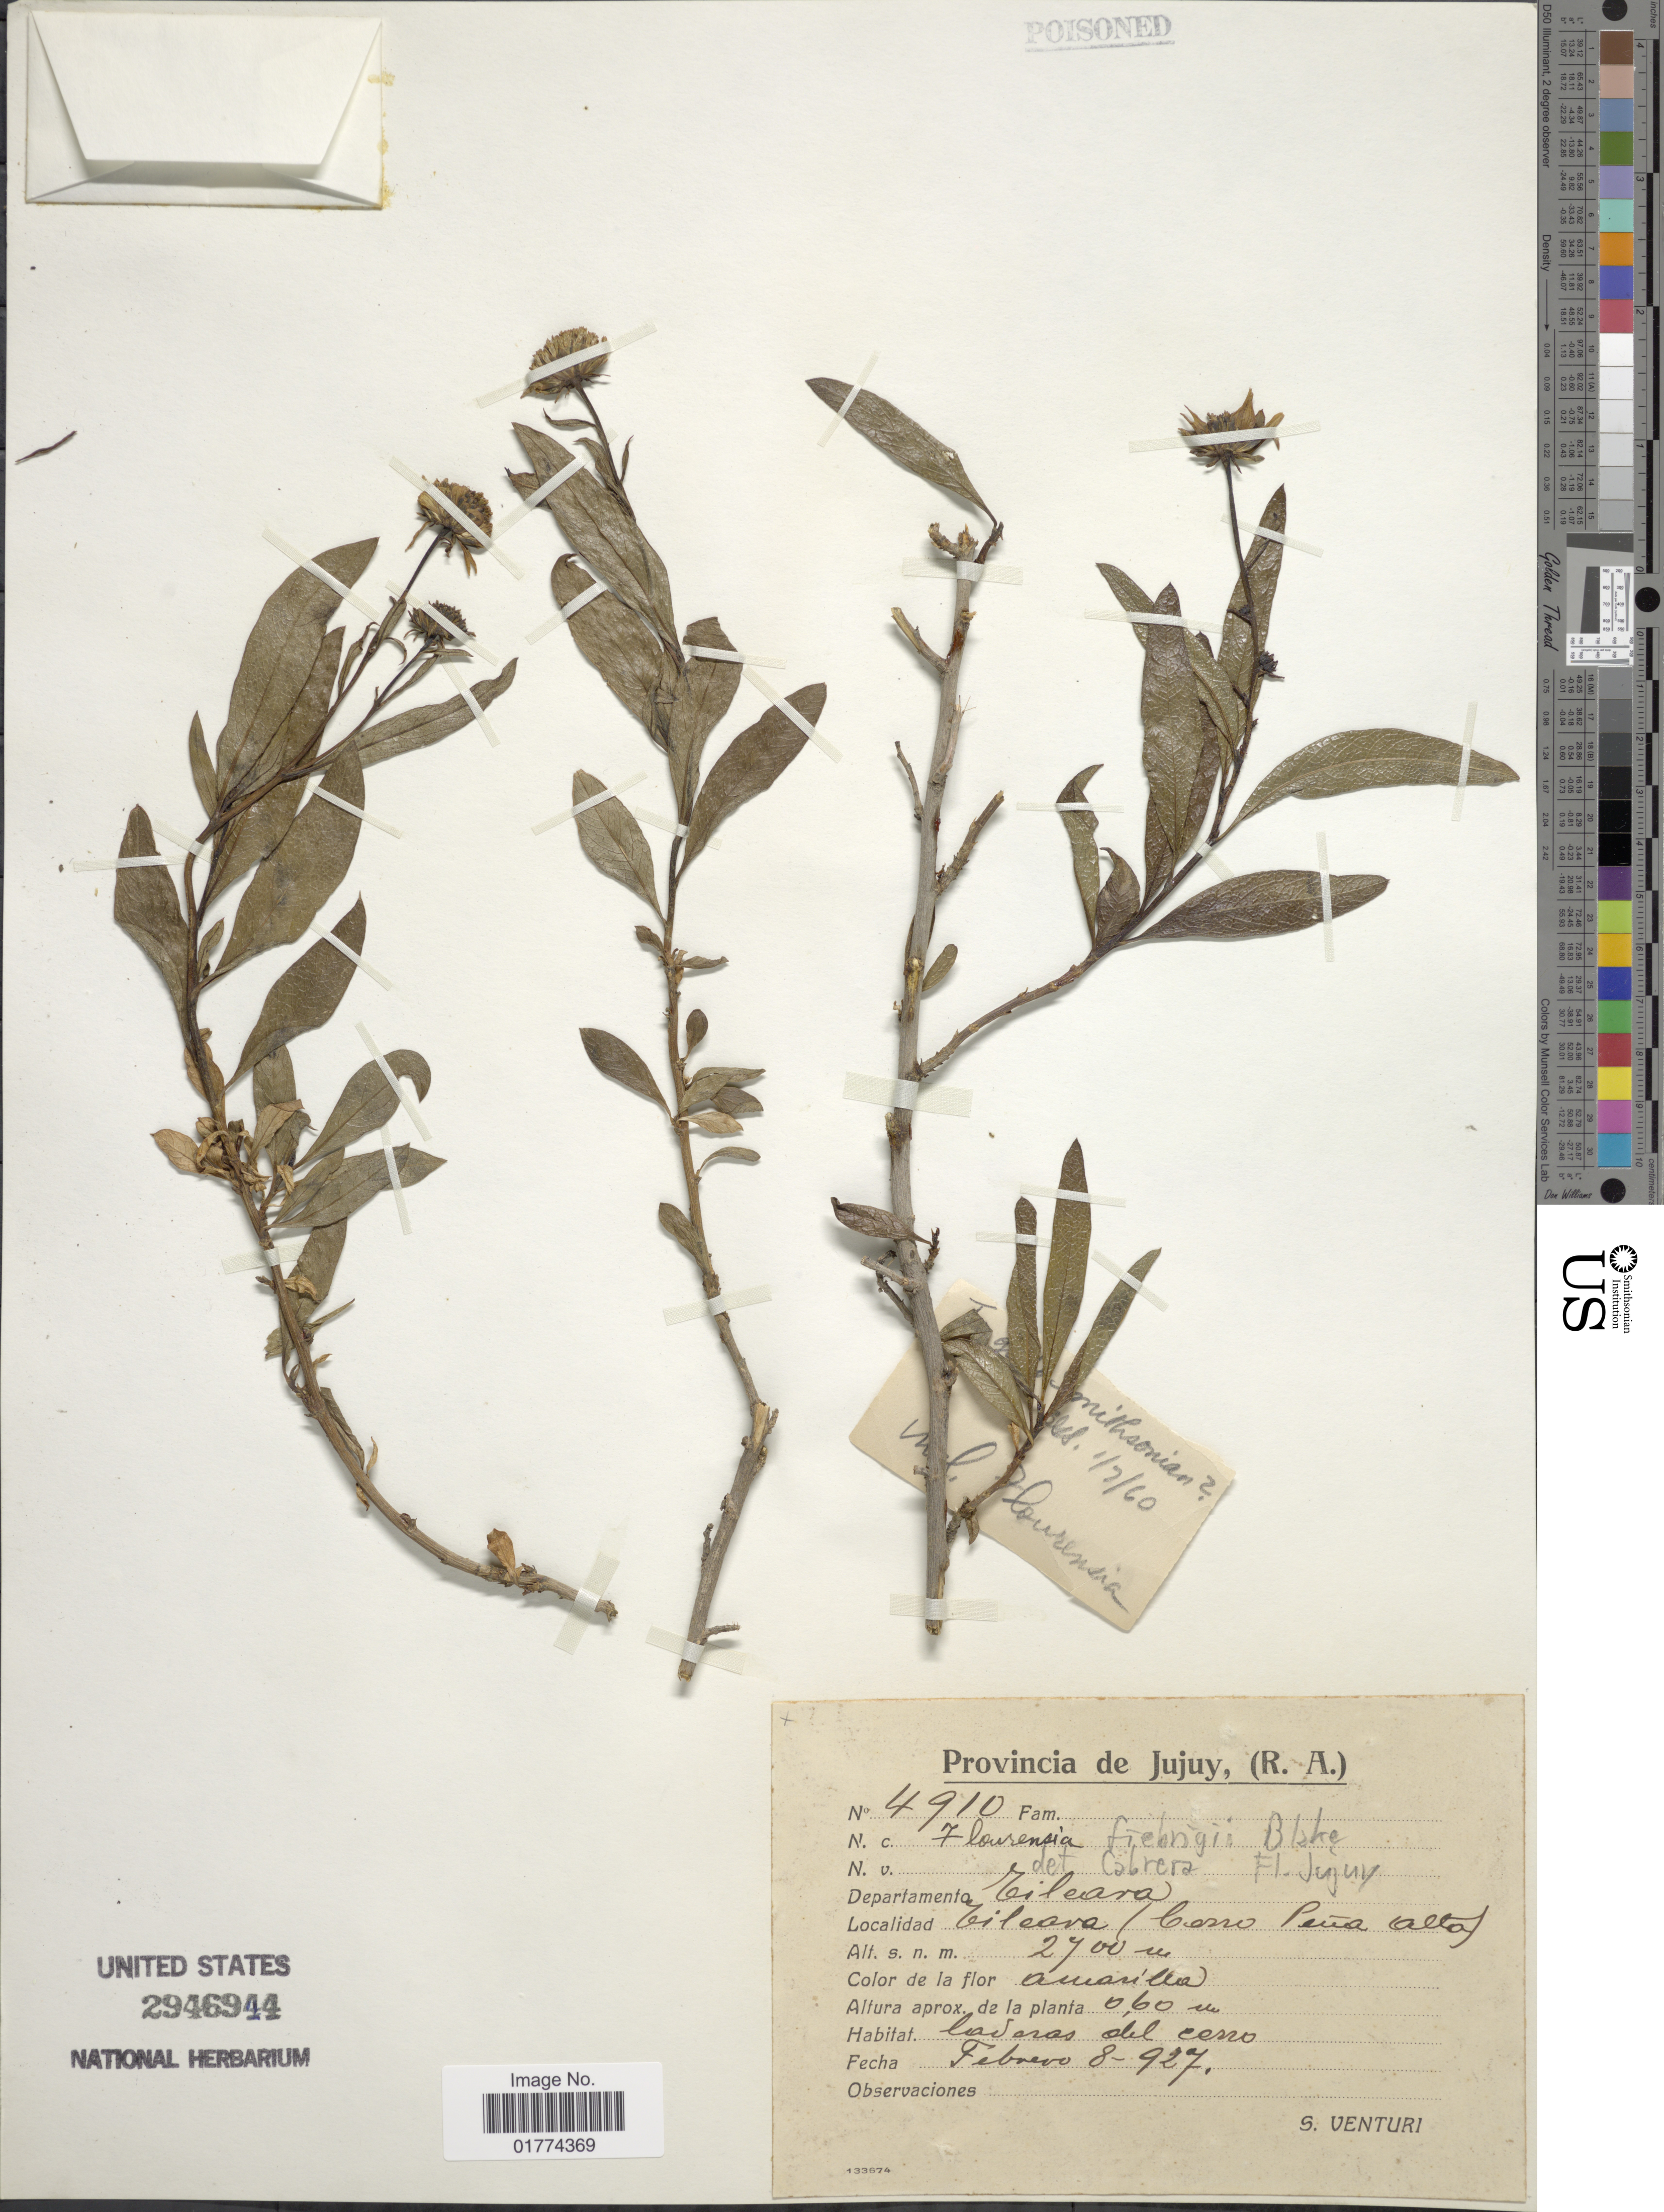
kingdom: Plantae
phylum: Tracheophyta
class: Magnoliopsida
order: Asterales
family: Asteraceae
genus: Flourensia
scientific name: Flourensia fiebrigii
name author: S.F. Blake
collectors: S. Venturi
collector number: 4910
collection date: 1927-02-08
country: Argentina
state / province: Jujuy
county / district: Tilcara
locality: Tilcara (Cerro Peña Alta)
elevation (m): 2700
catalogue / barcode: US 2946944